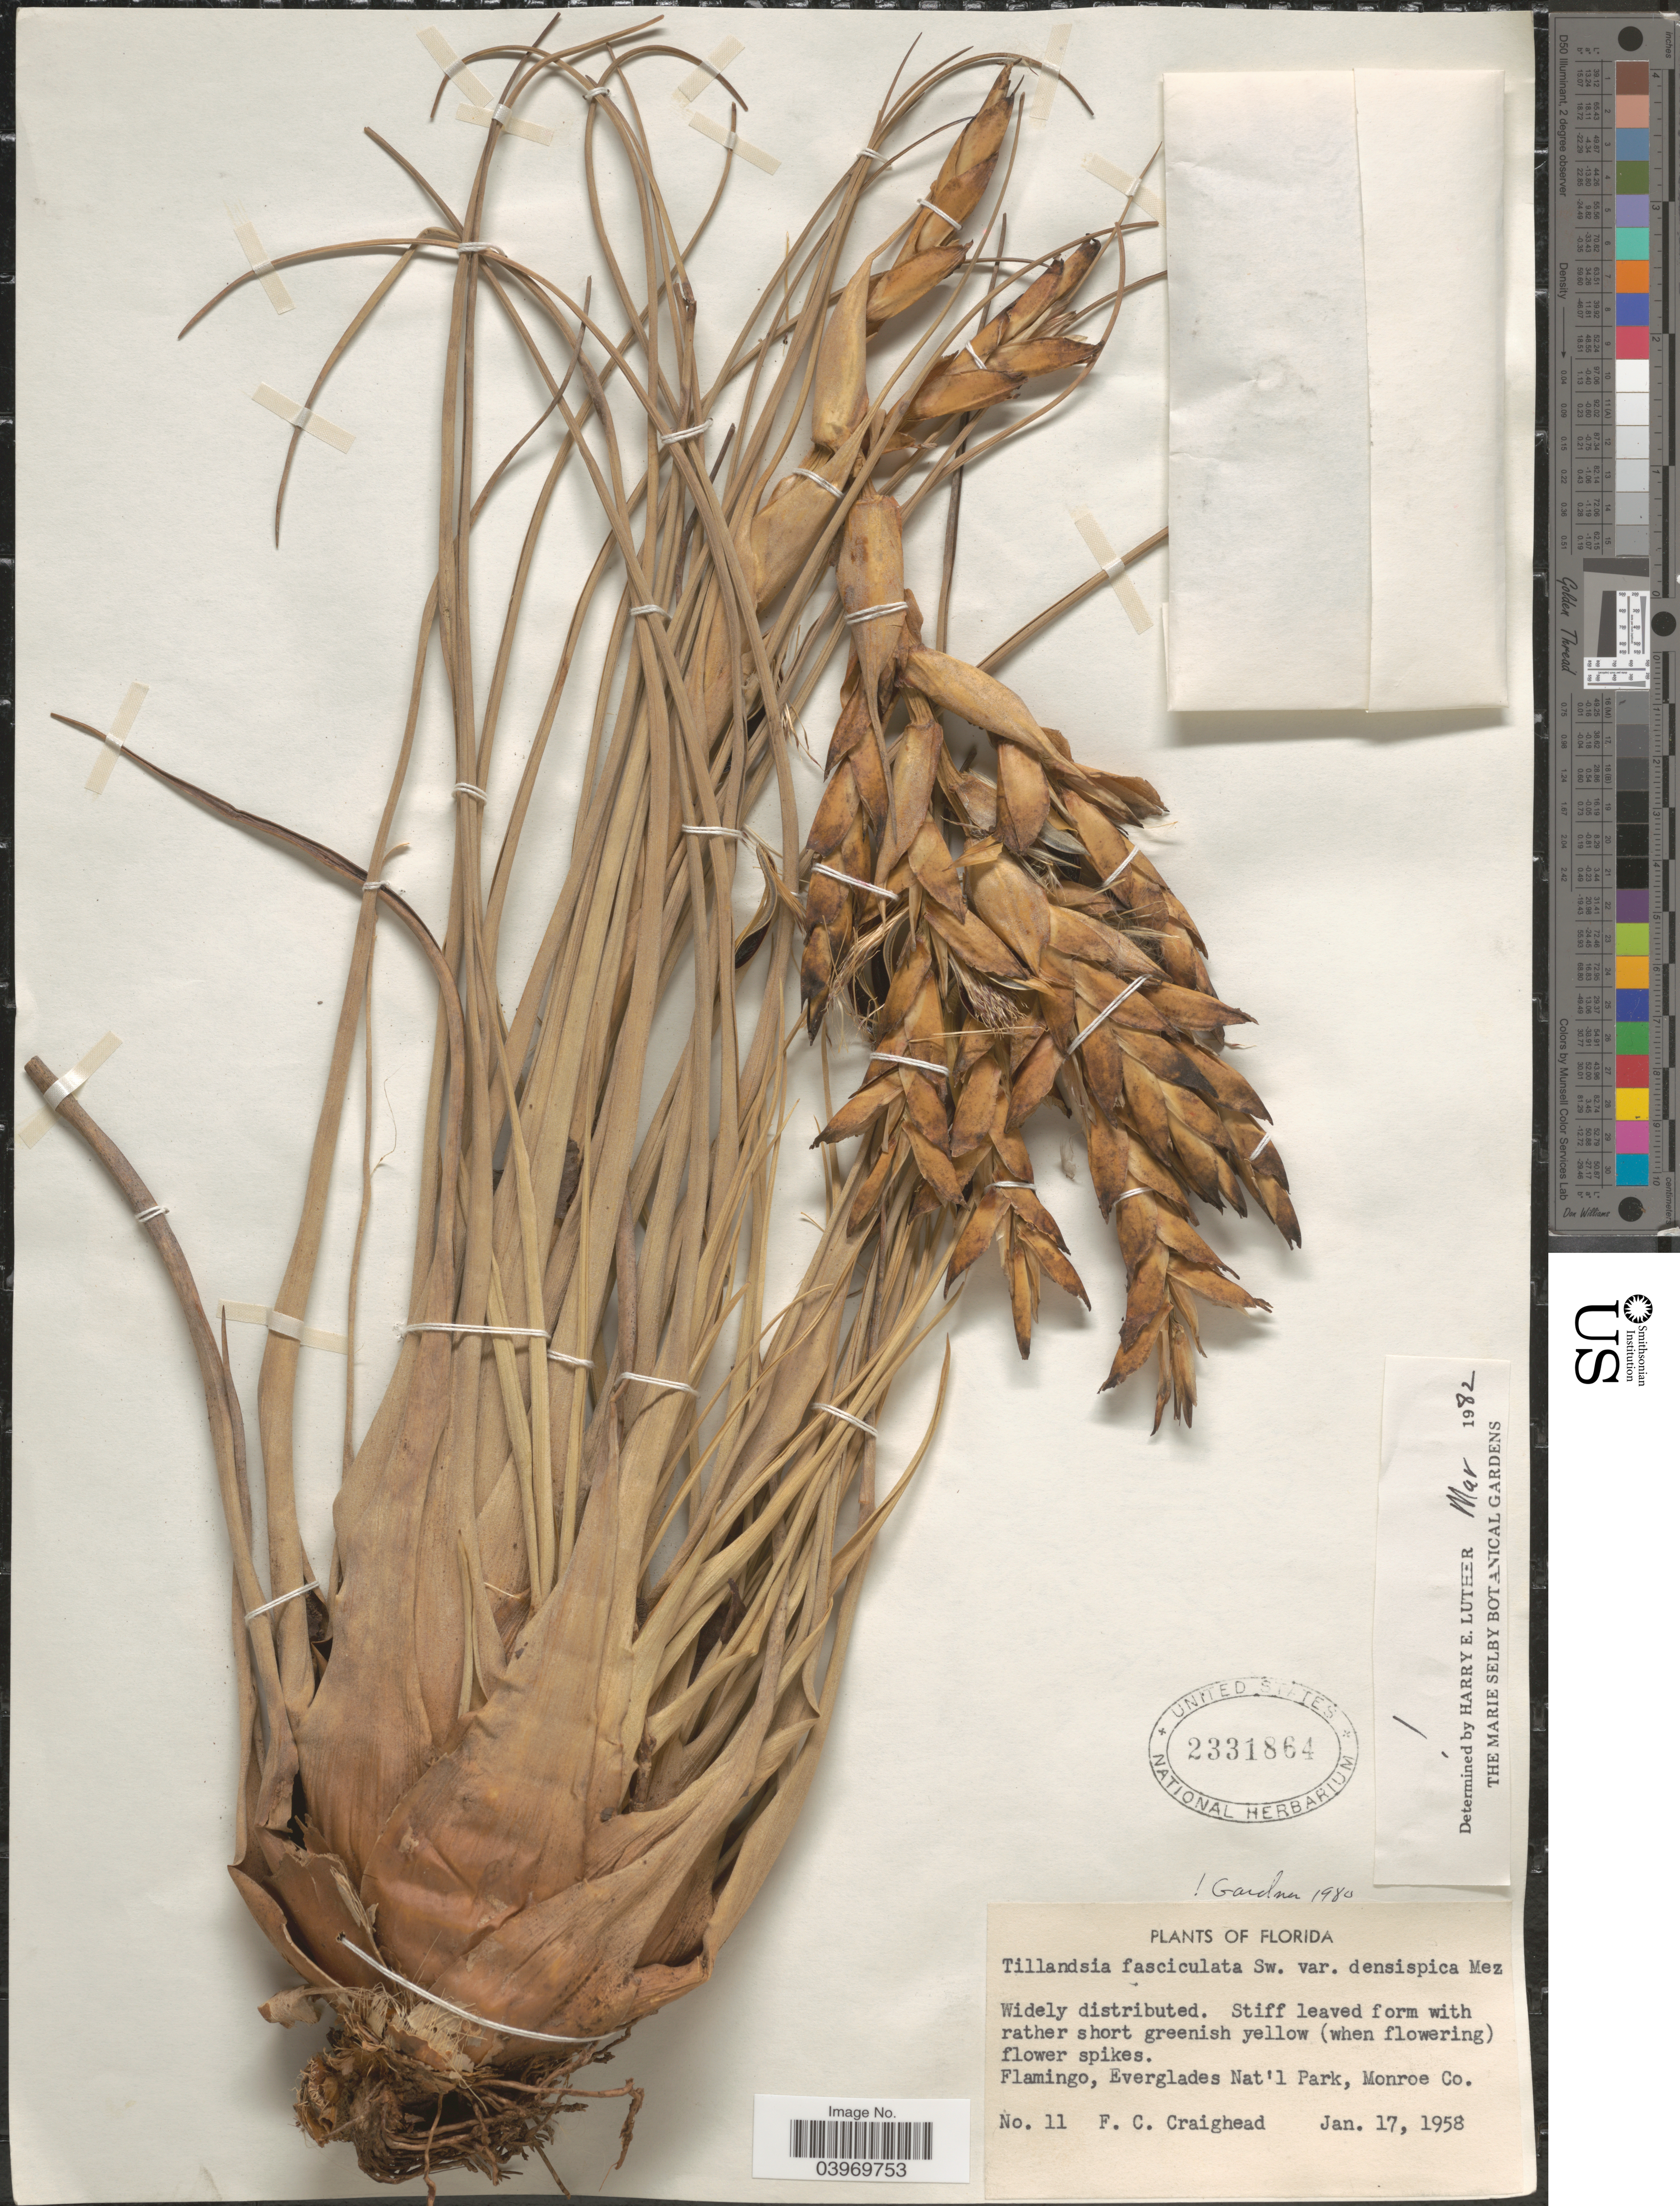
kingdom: Plantae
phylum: Tracheophyta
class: Liliopsida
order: Poales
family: Bromeliaceae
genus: Tillandsia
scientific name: Tillandsia fasciculata var. densispica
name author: Mez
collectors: F. Craighead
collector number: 11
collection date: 1958-01-17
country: United States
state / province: Florida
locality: Flamingo, Everglades Nat'l Park, Monroe Co.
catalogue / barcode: US 2331864